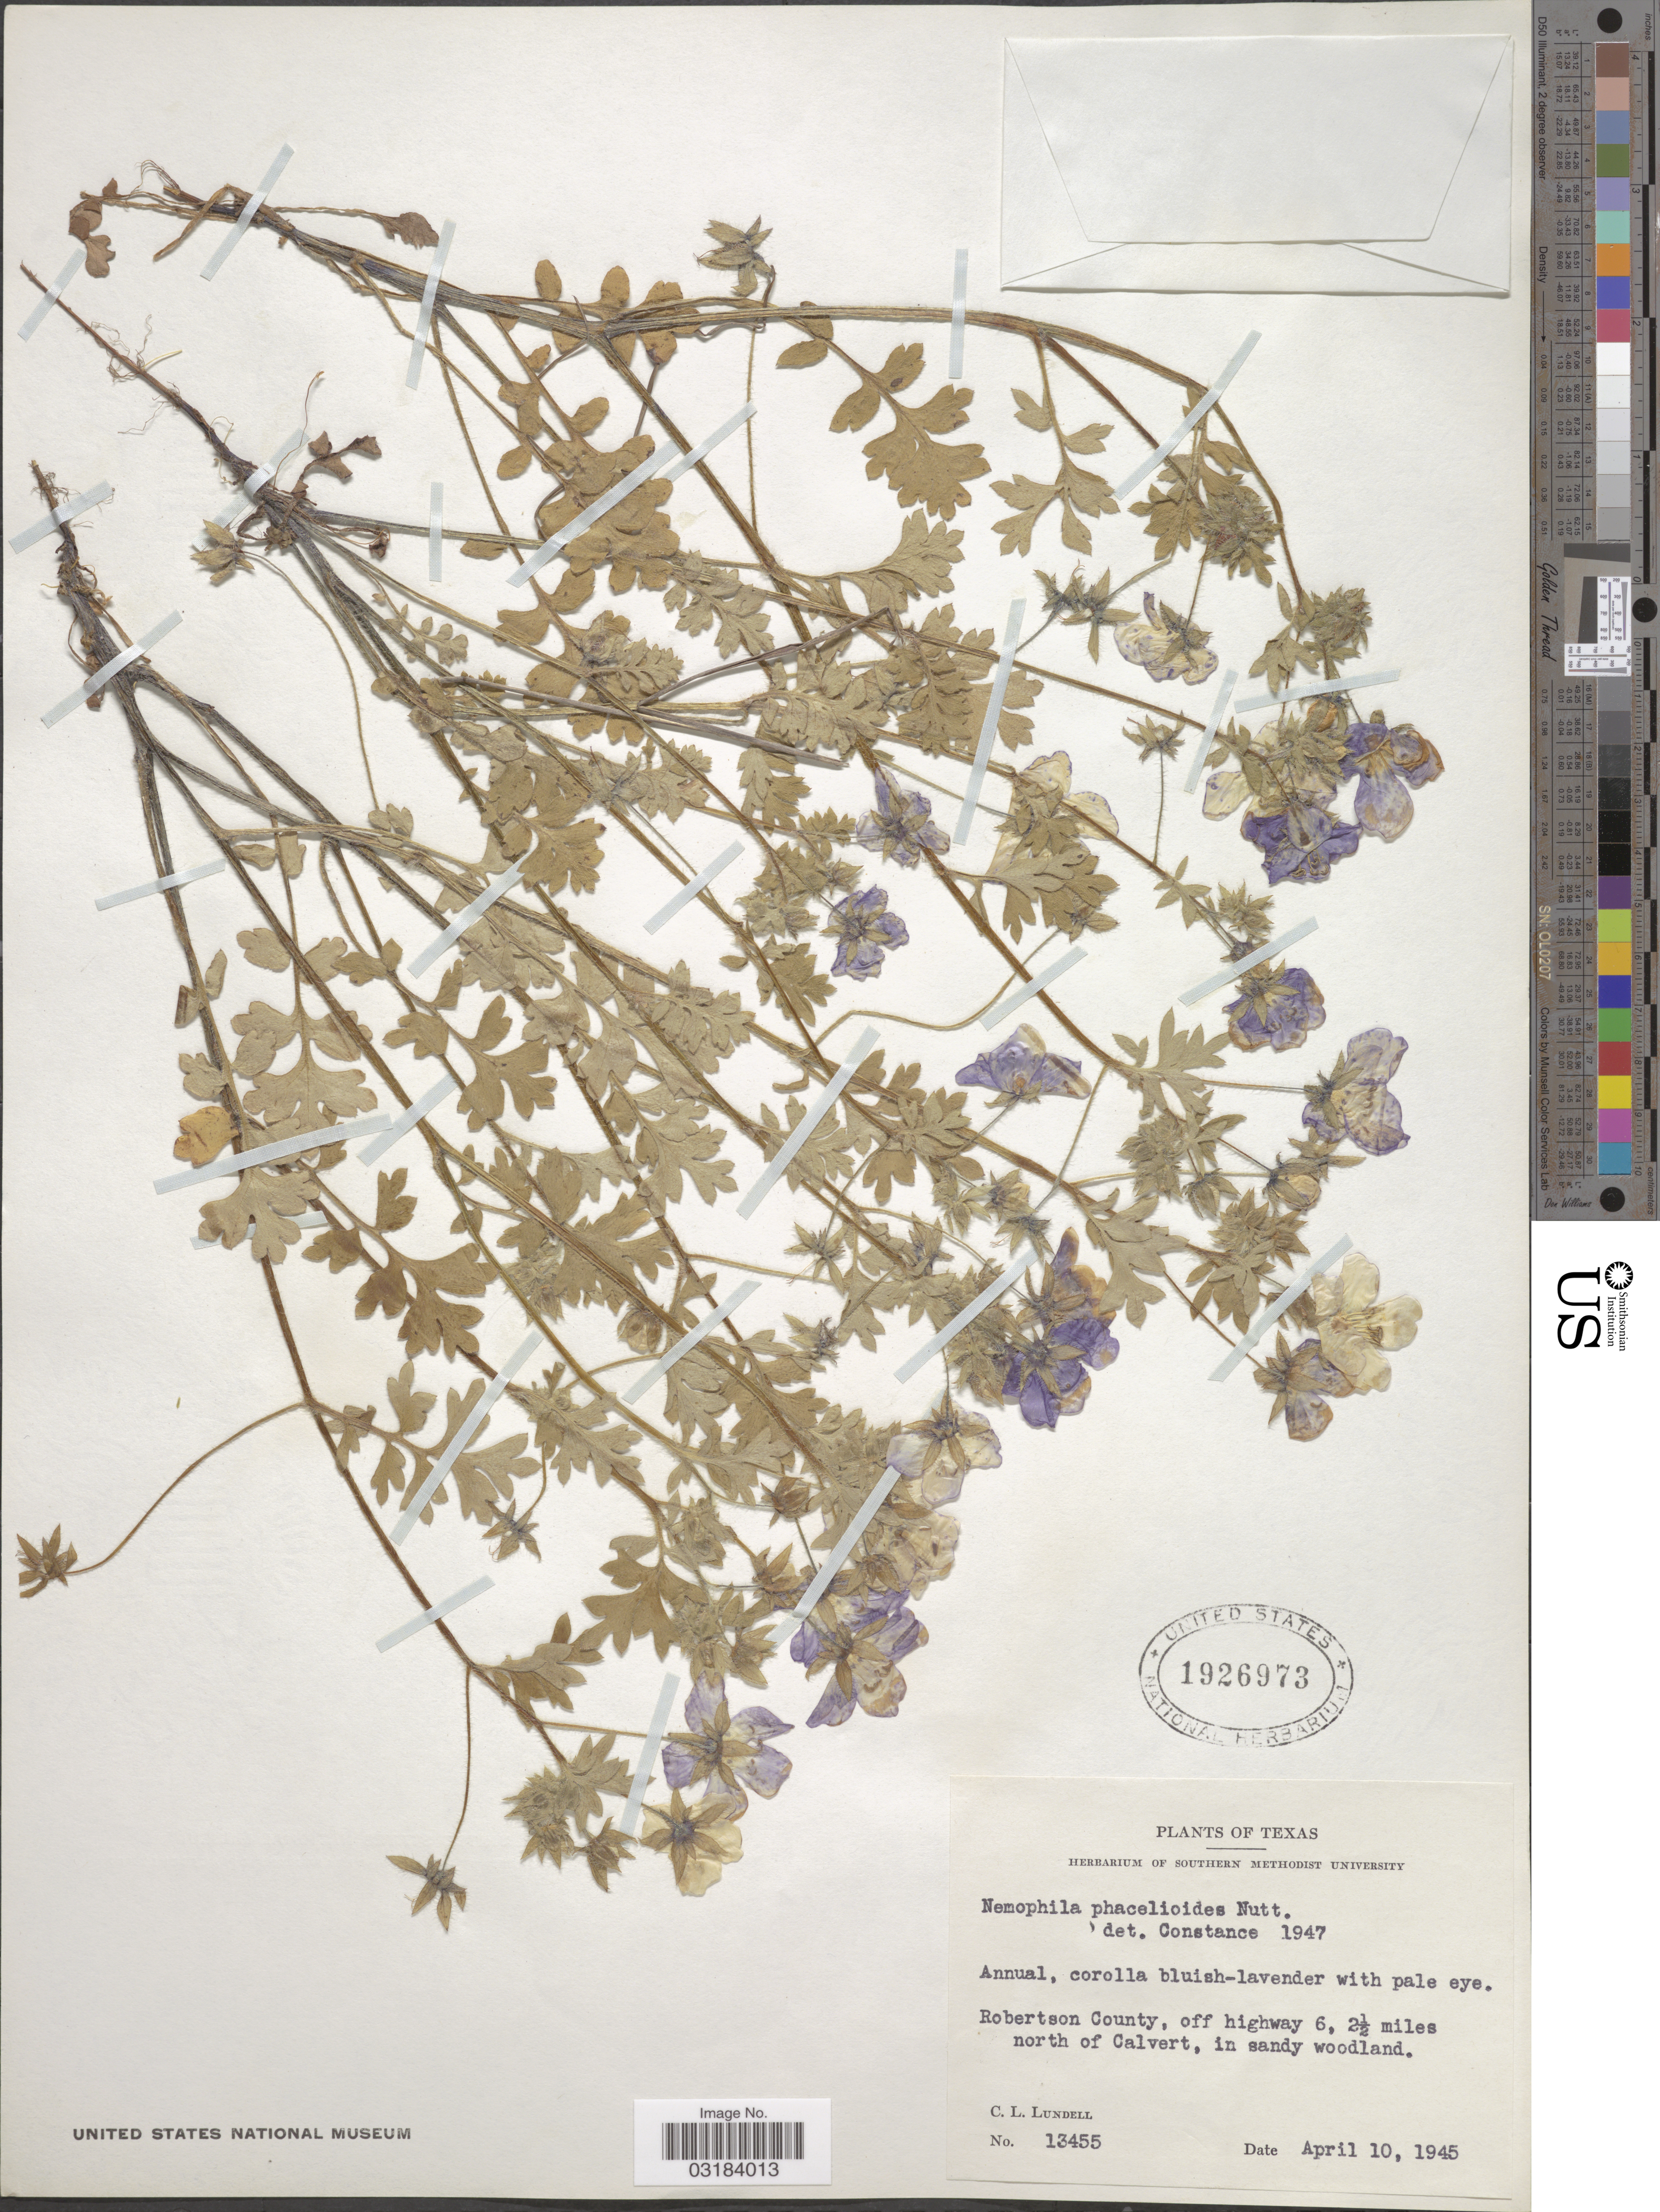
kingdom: Plantae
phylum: Tracheophyta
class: Magnoliopsida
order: Boraginales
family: Hydrophyllaceae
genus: Nemophila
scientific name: Nemophila phacelioides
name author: W.P.C. Barton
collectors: C. L. Lundell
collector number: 13455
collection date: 1945-04-10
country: United States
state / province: Texas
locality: Robertson County, off highway 6, 2½ miles north of Calvert.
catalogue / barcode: US 1926973